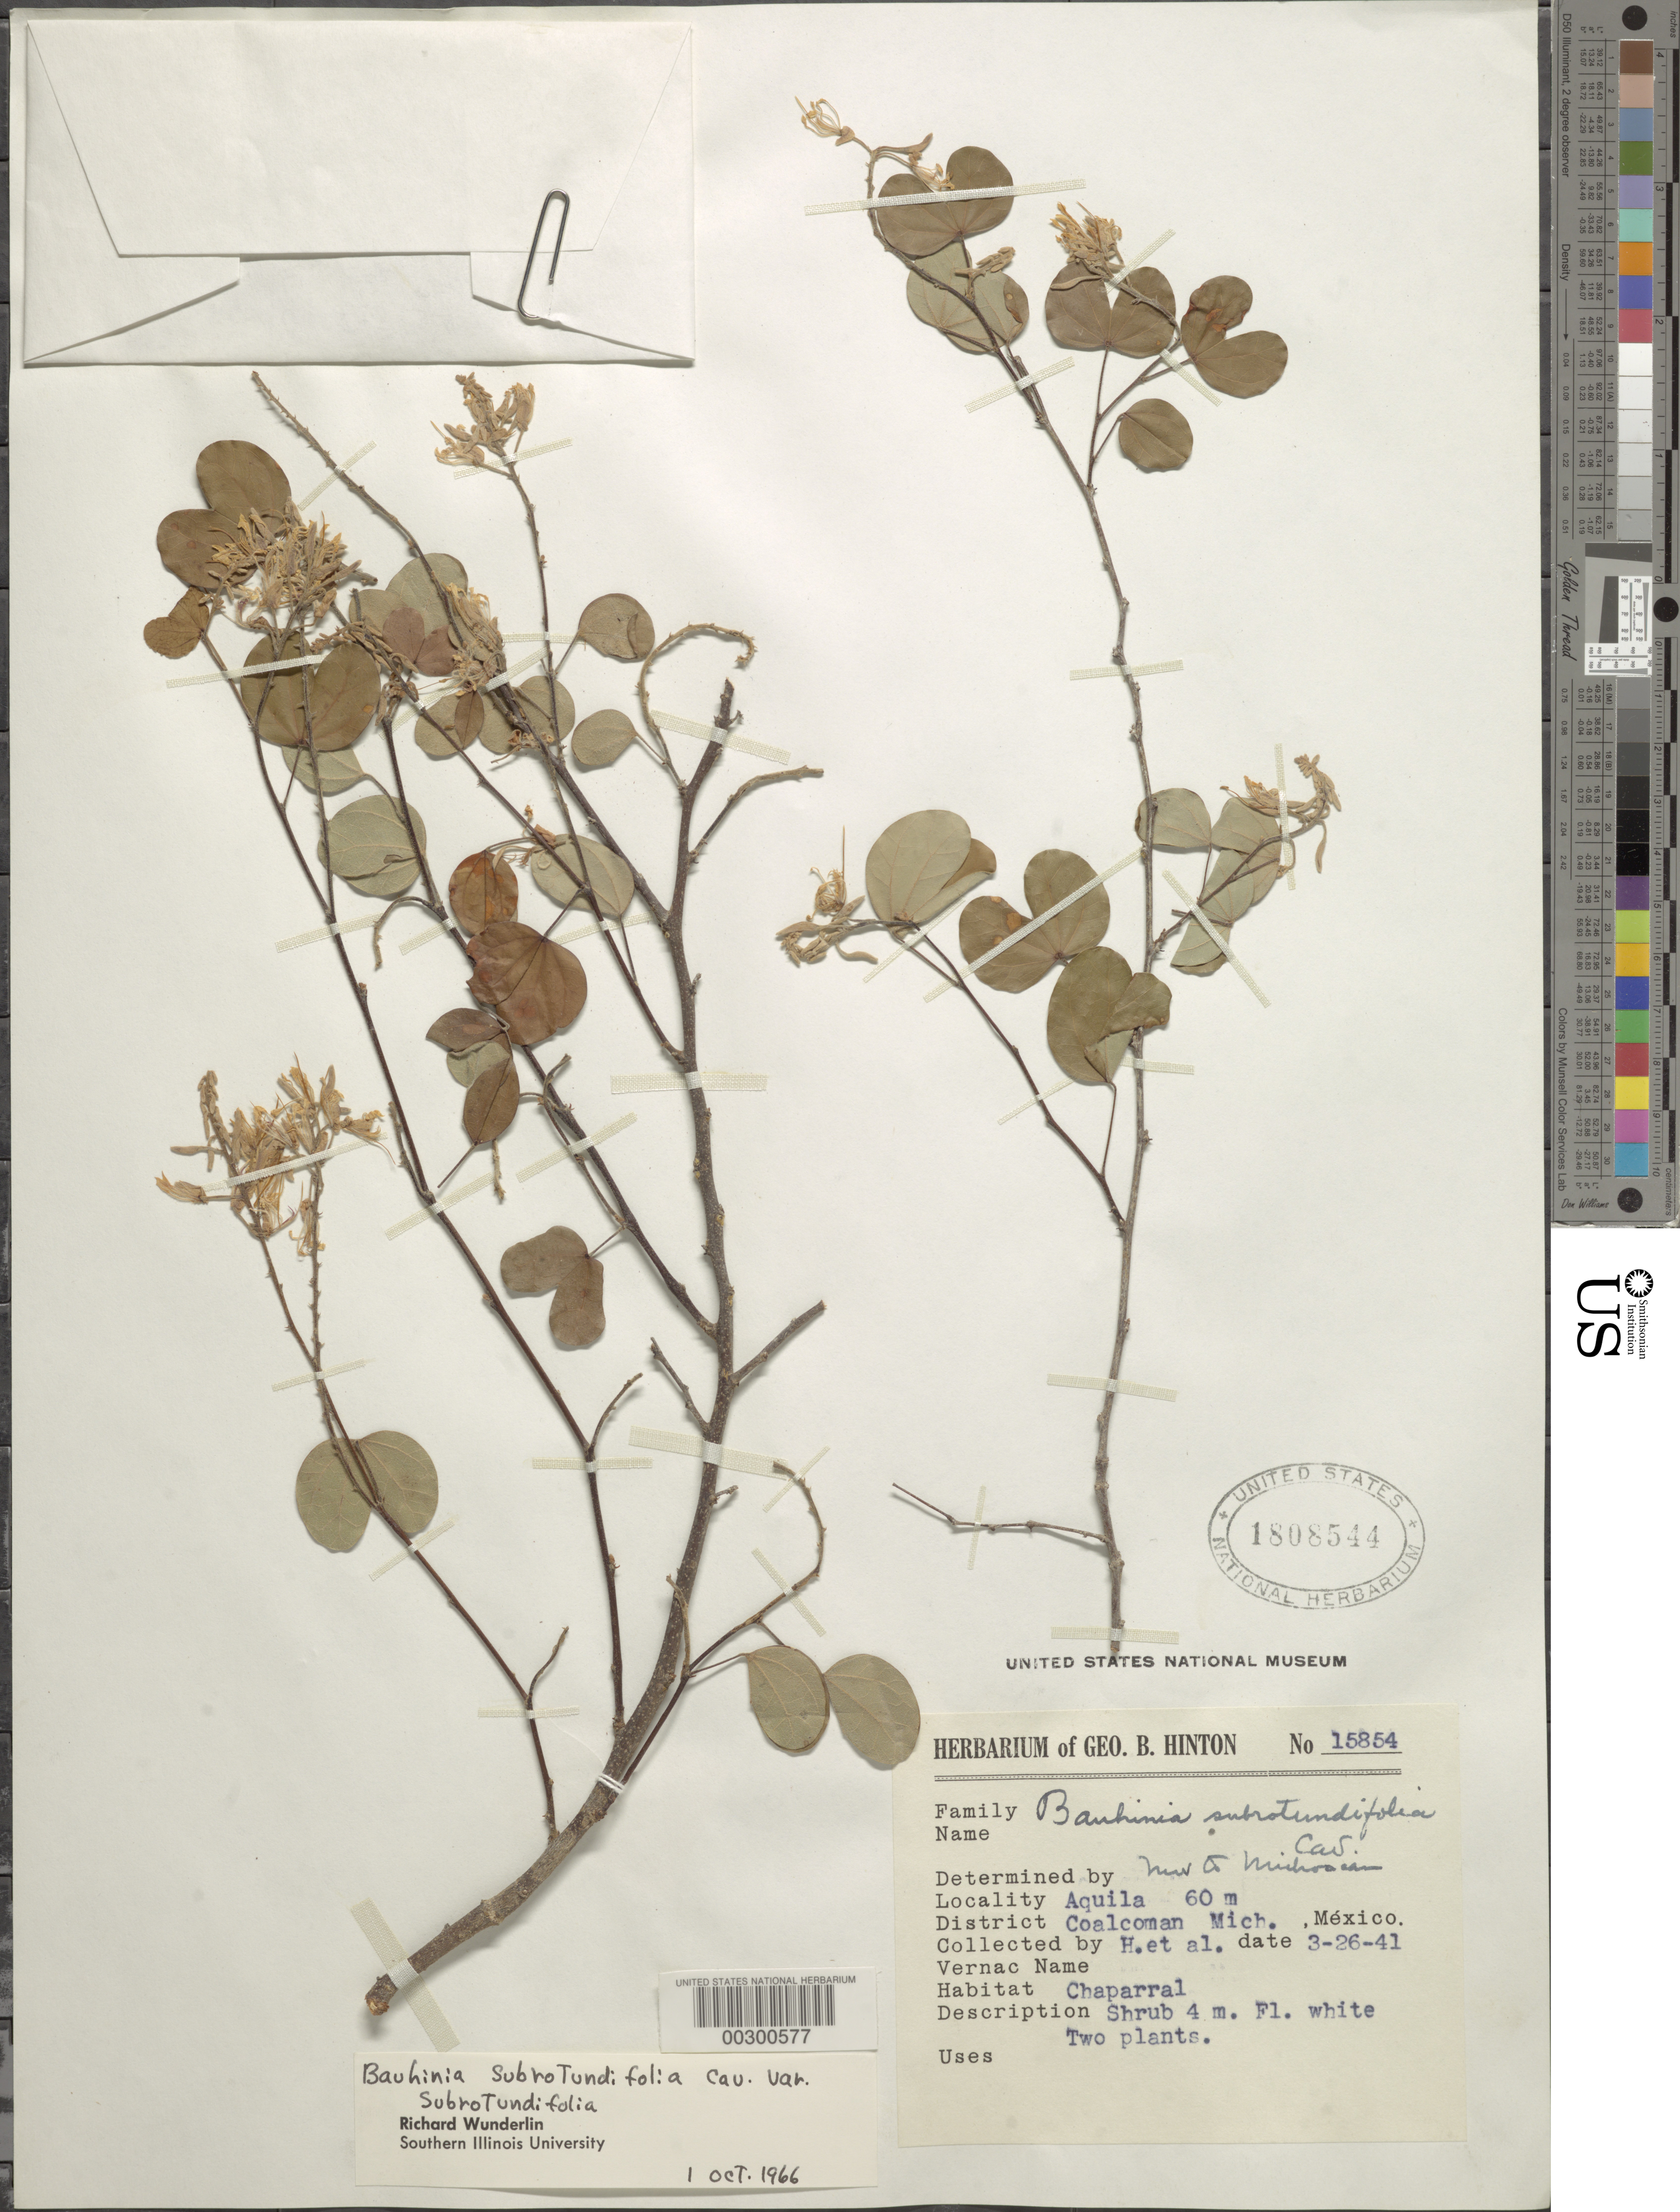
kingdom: Plantae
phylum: Tracheophyta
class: Magnoliopsida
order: Fabales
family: Fabaceae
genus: Bauhinia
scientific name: Bauhinia subrotundifolia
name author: Cav.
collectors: G. B. Hinton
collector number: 15854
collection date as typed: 26 Mar 1941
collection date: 1941-03-26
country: Mexico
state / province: Michoacán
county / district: Coalcomán De Vazquez Pallares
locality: Coalcomán Mun. (?), Aquila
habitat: Chaparral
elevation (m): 60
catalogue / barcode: US 1808544